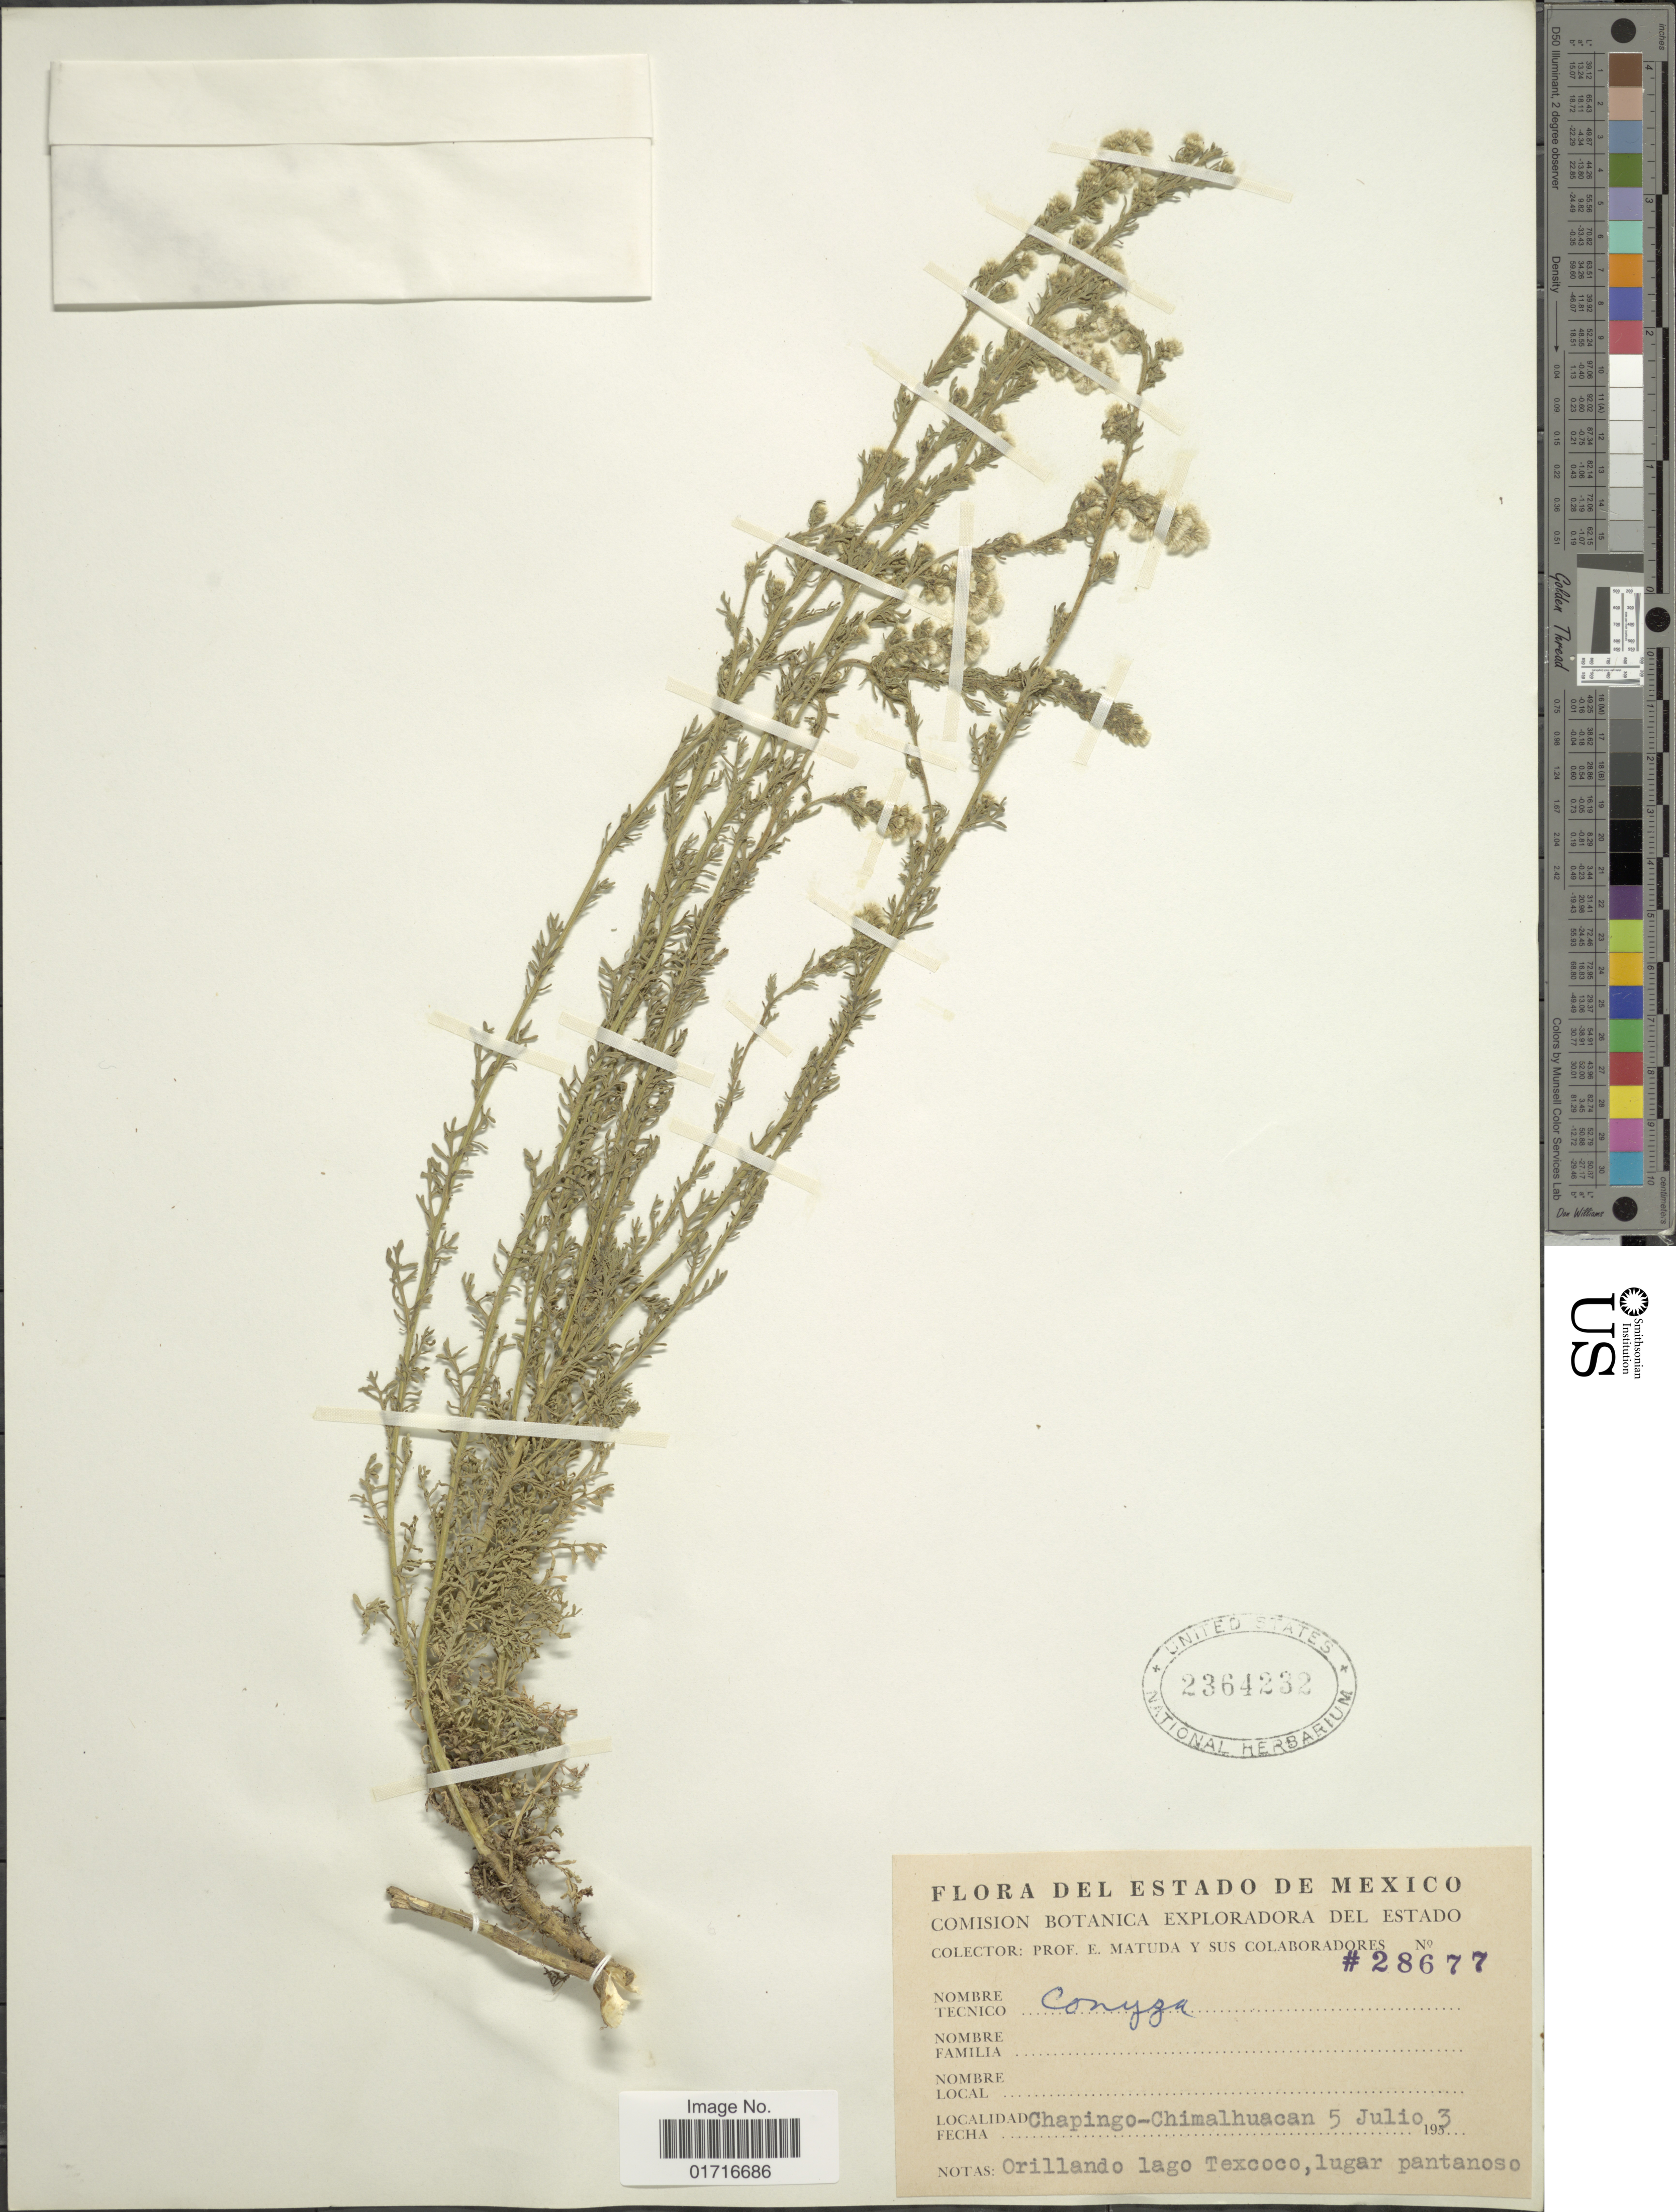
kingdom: Plantae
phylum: Tracheophyta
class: Magnoliopsida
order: Asterales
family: Asteraceae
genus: Conyza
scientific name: Conyza sophiaefolia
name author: Kunth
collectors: E. Matuda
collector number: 28677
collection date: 1953-07-05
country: Mexico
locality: Chapingo - Chimalhuacan. Orillado lago Texcoco.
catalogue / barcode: US 2364232